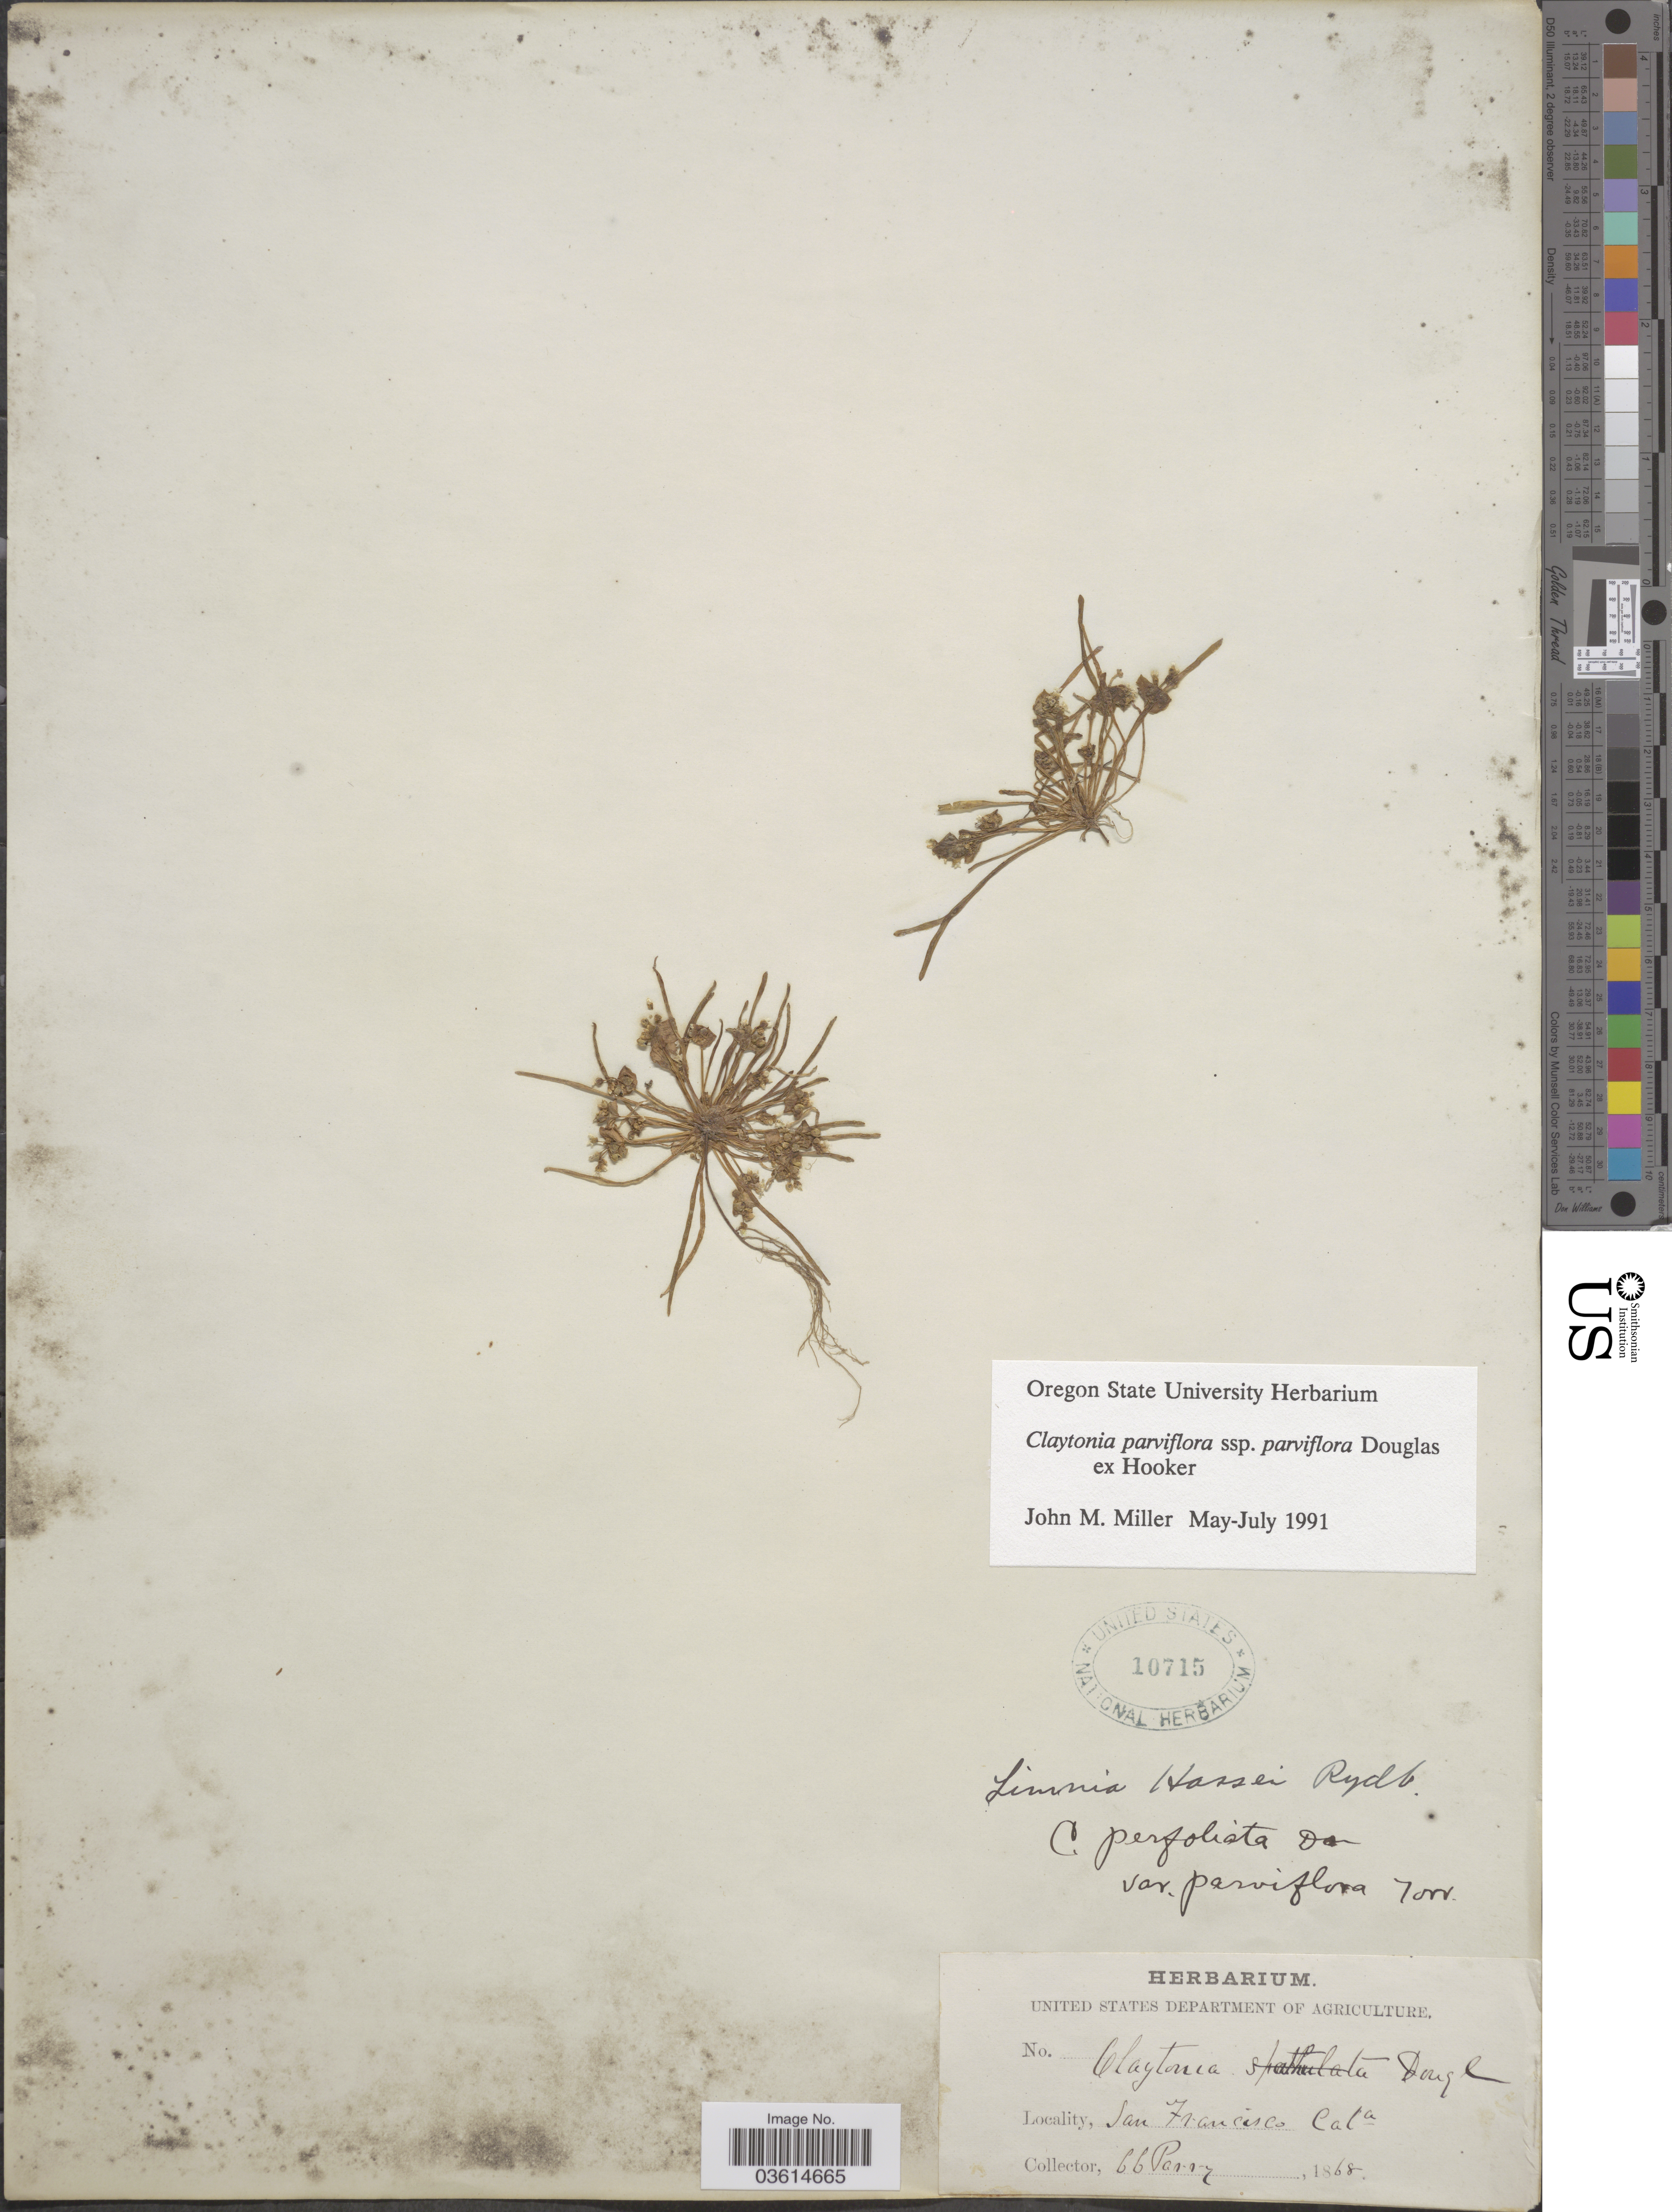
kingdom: Plantae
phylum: Tracheophyta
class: Magnoliopsida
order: Caryophyllales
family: Montiaceae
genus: Claytonia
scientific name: Claytonia parviflora subsp. parviflora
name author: Douglas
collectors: C. C. Parry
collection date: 1868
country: United States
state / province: California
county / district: San Francisco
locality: San Francisco.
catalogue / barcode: US 10715